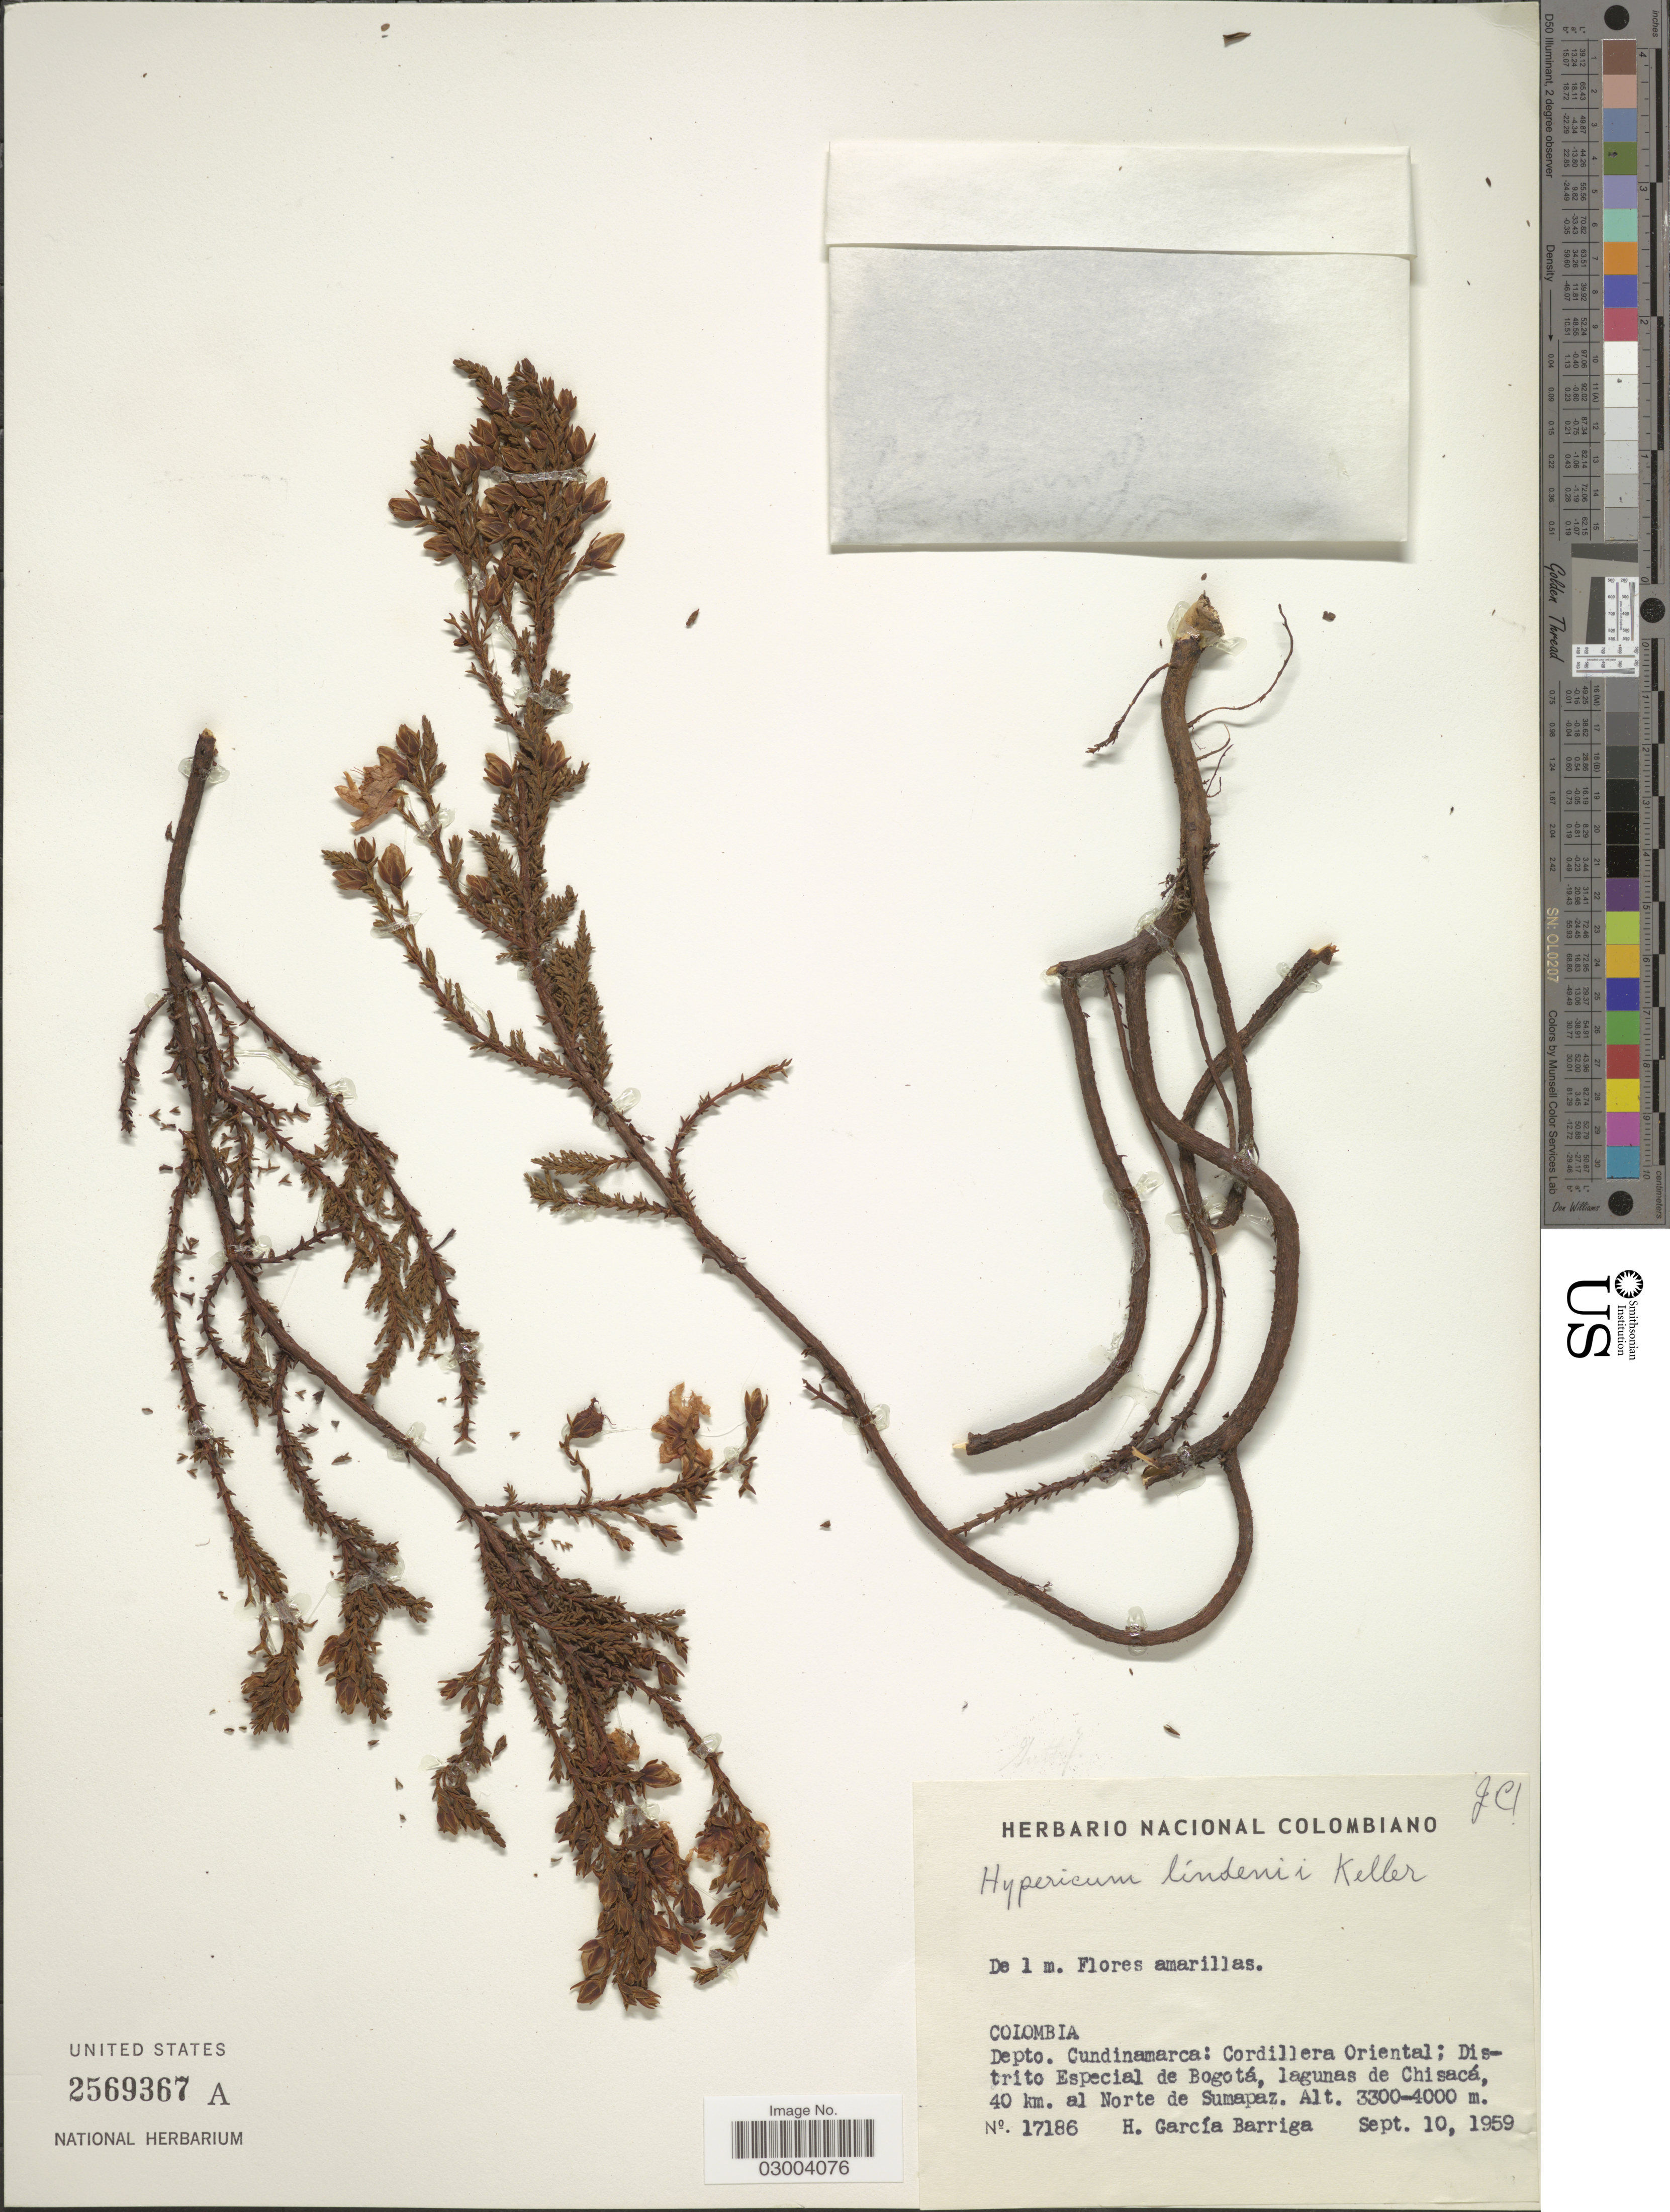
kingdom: Plantae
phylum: Tracheophyta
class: Magnoliopsida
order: Malpighiales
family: Hypericaceae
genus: Hypericum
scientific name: Hypericum myricariifolium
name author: Hieron.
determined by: Strong, M. T., (US), Smithsonian Institution - National Museum of Natural History (UNITED STATES)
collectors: H. García Barriga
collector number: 17186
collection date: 1959-09-10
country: Colombia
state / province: Cundinamarca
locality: Depto. Cundinamarca: Cordillera Oriental: Distrito Especial de Bogotá, lagunas de Chisacá, 40 km. al Norte de Sumapaz.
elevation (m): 3300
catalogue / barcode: US 2569367A